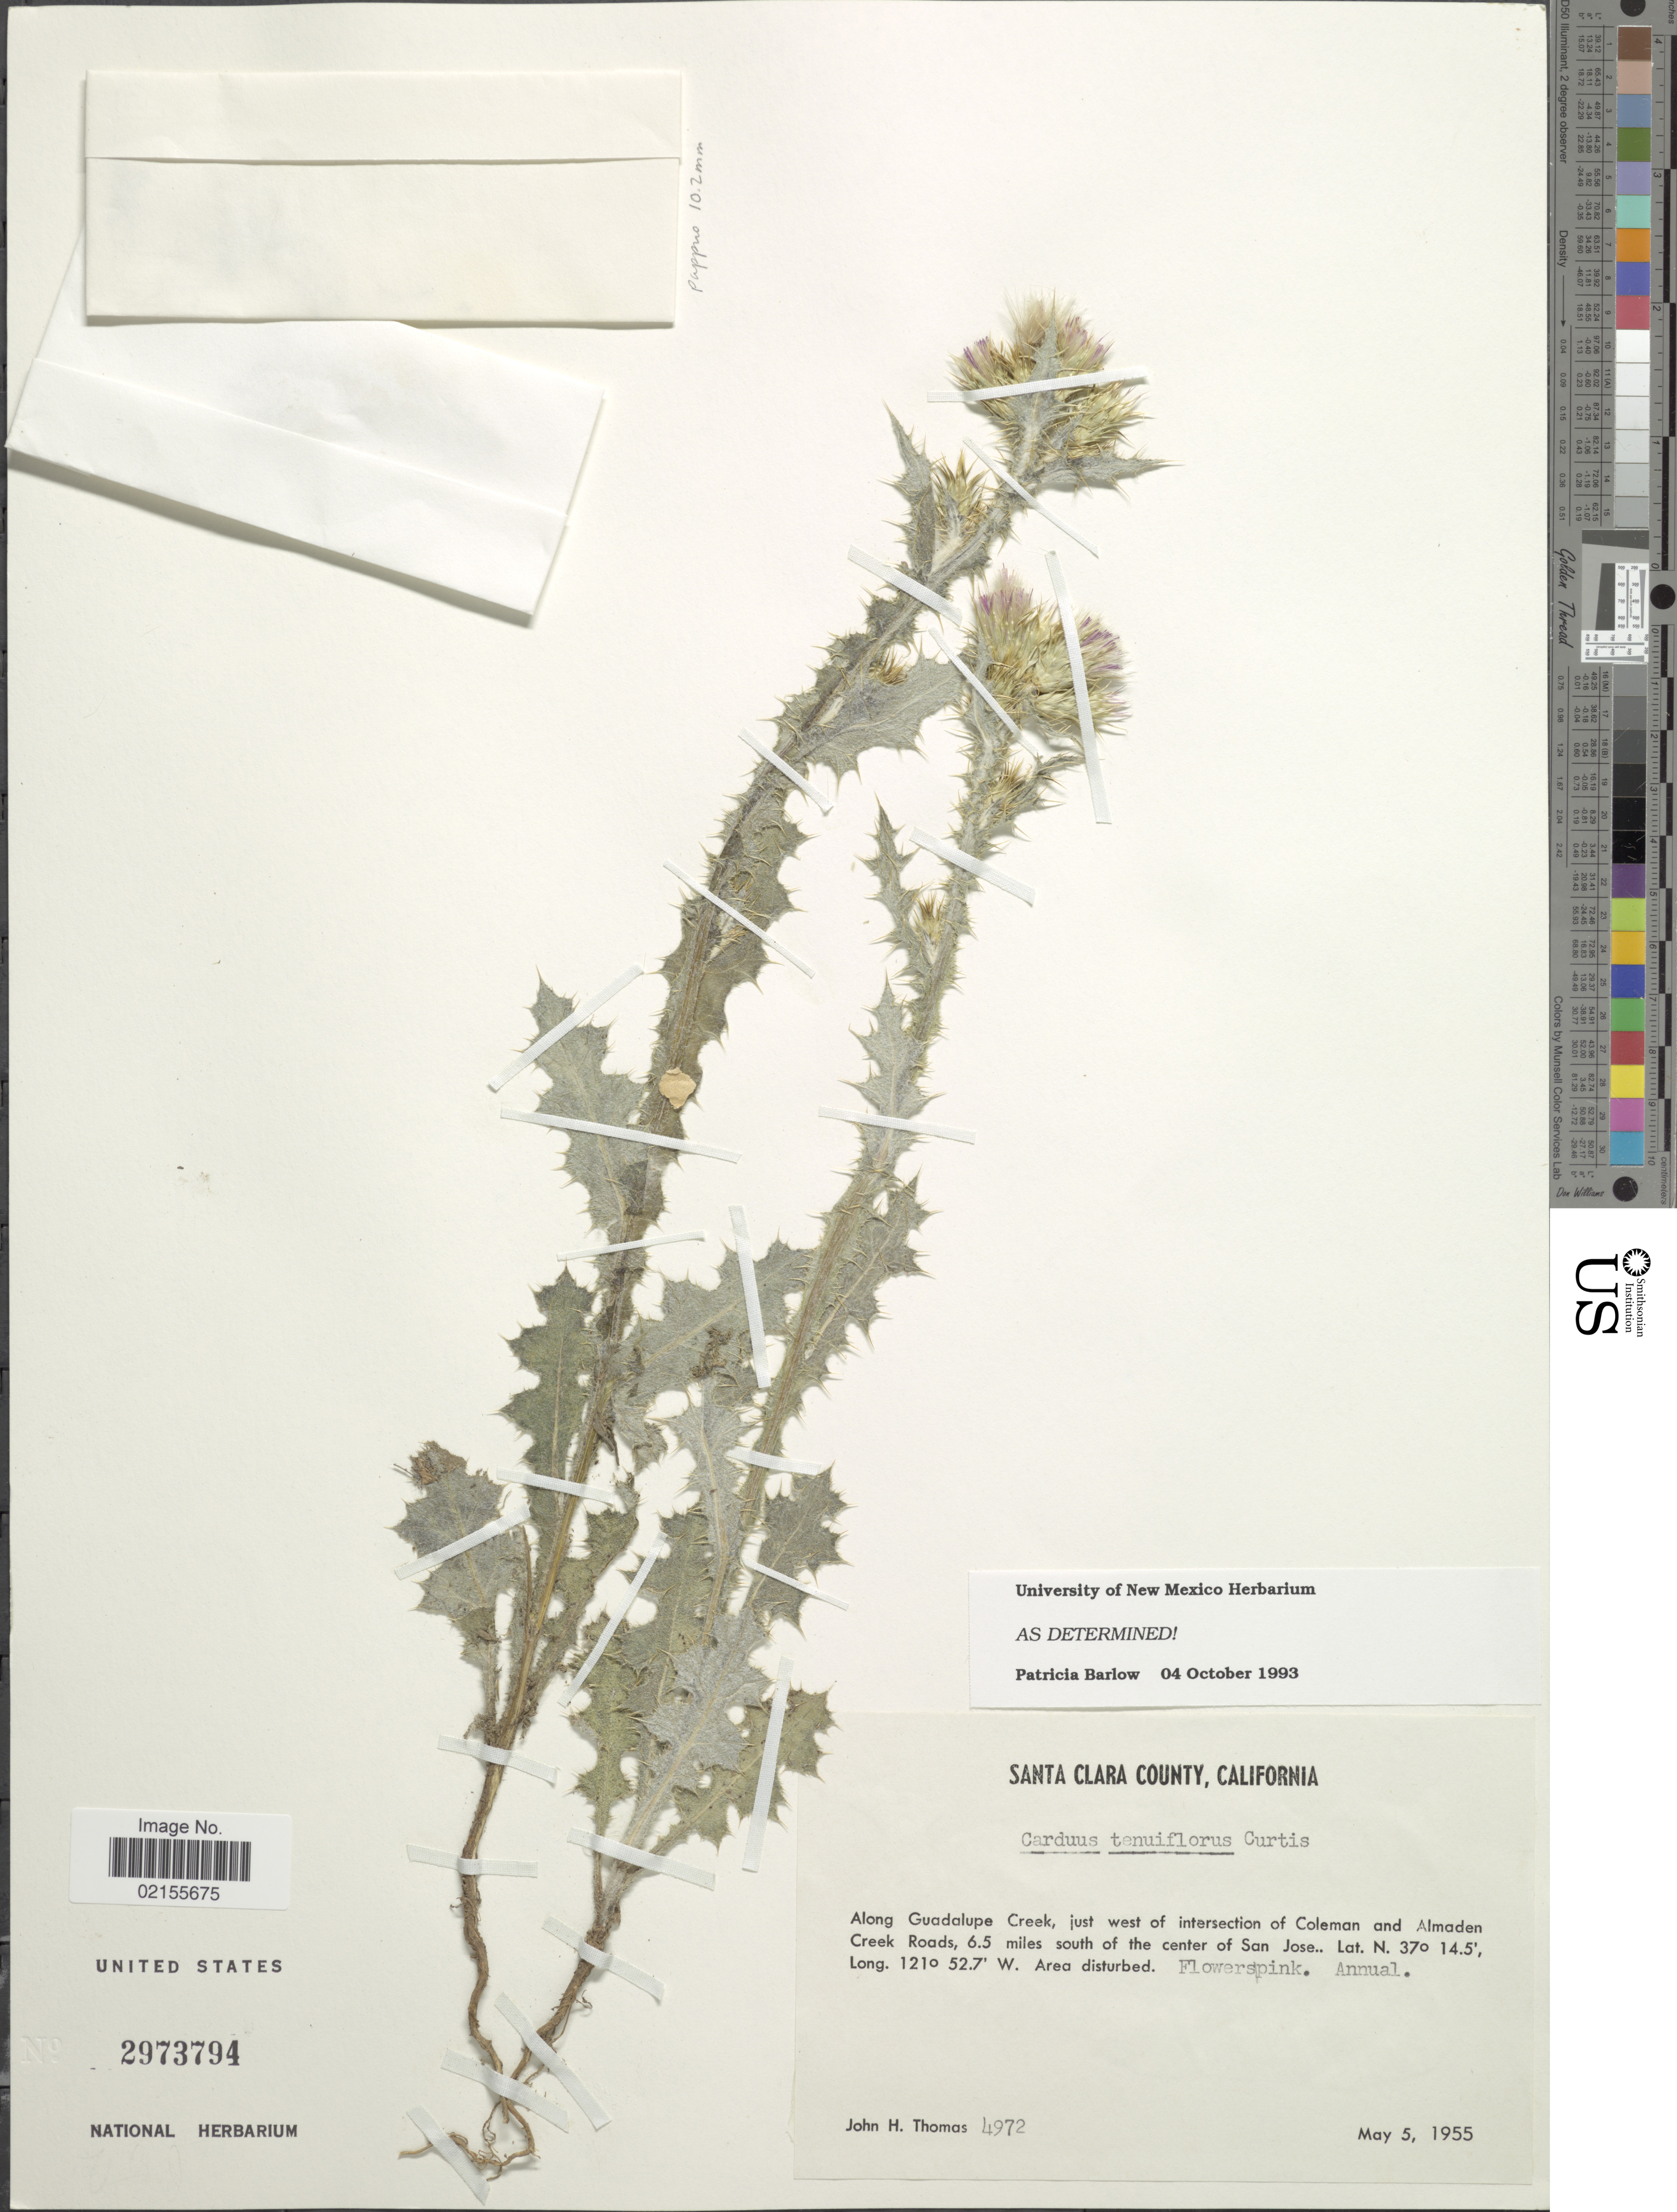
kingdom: Plantae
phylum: Tracheophyta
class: Magnoliopsida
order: Asterales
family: Asteraceae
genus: Carduus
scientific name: Carduus tenuiflorus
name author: Curtis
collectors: J. H. Thomas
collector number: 4972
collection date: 1955-05-05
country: United States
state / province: California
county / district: Santa Clara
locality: Santa Clara County, Along Guadalupe Creek, just west of intersection of Coleman and Almaden Creek Roads, 6.5 miles south of the center of San Jose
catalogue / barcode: US 2973794